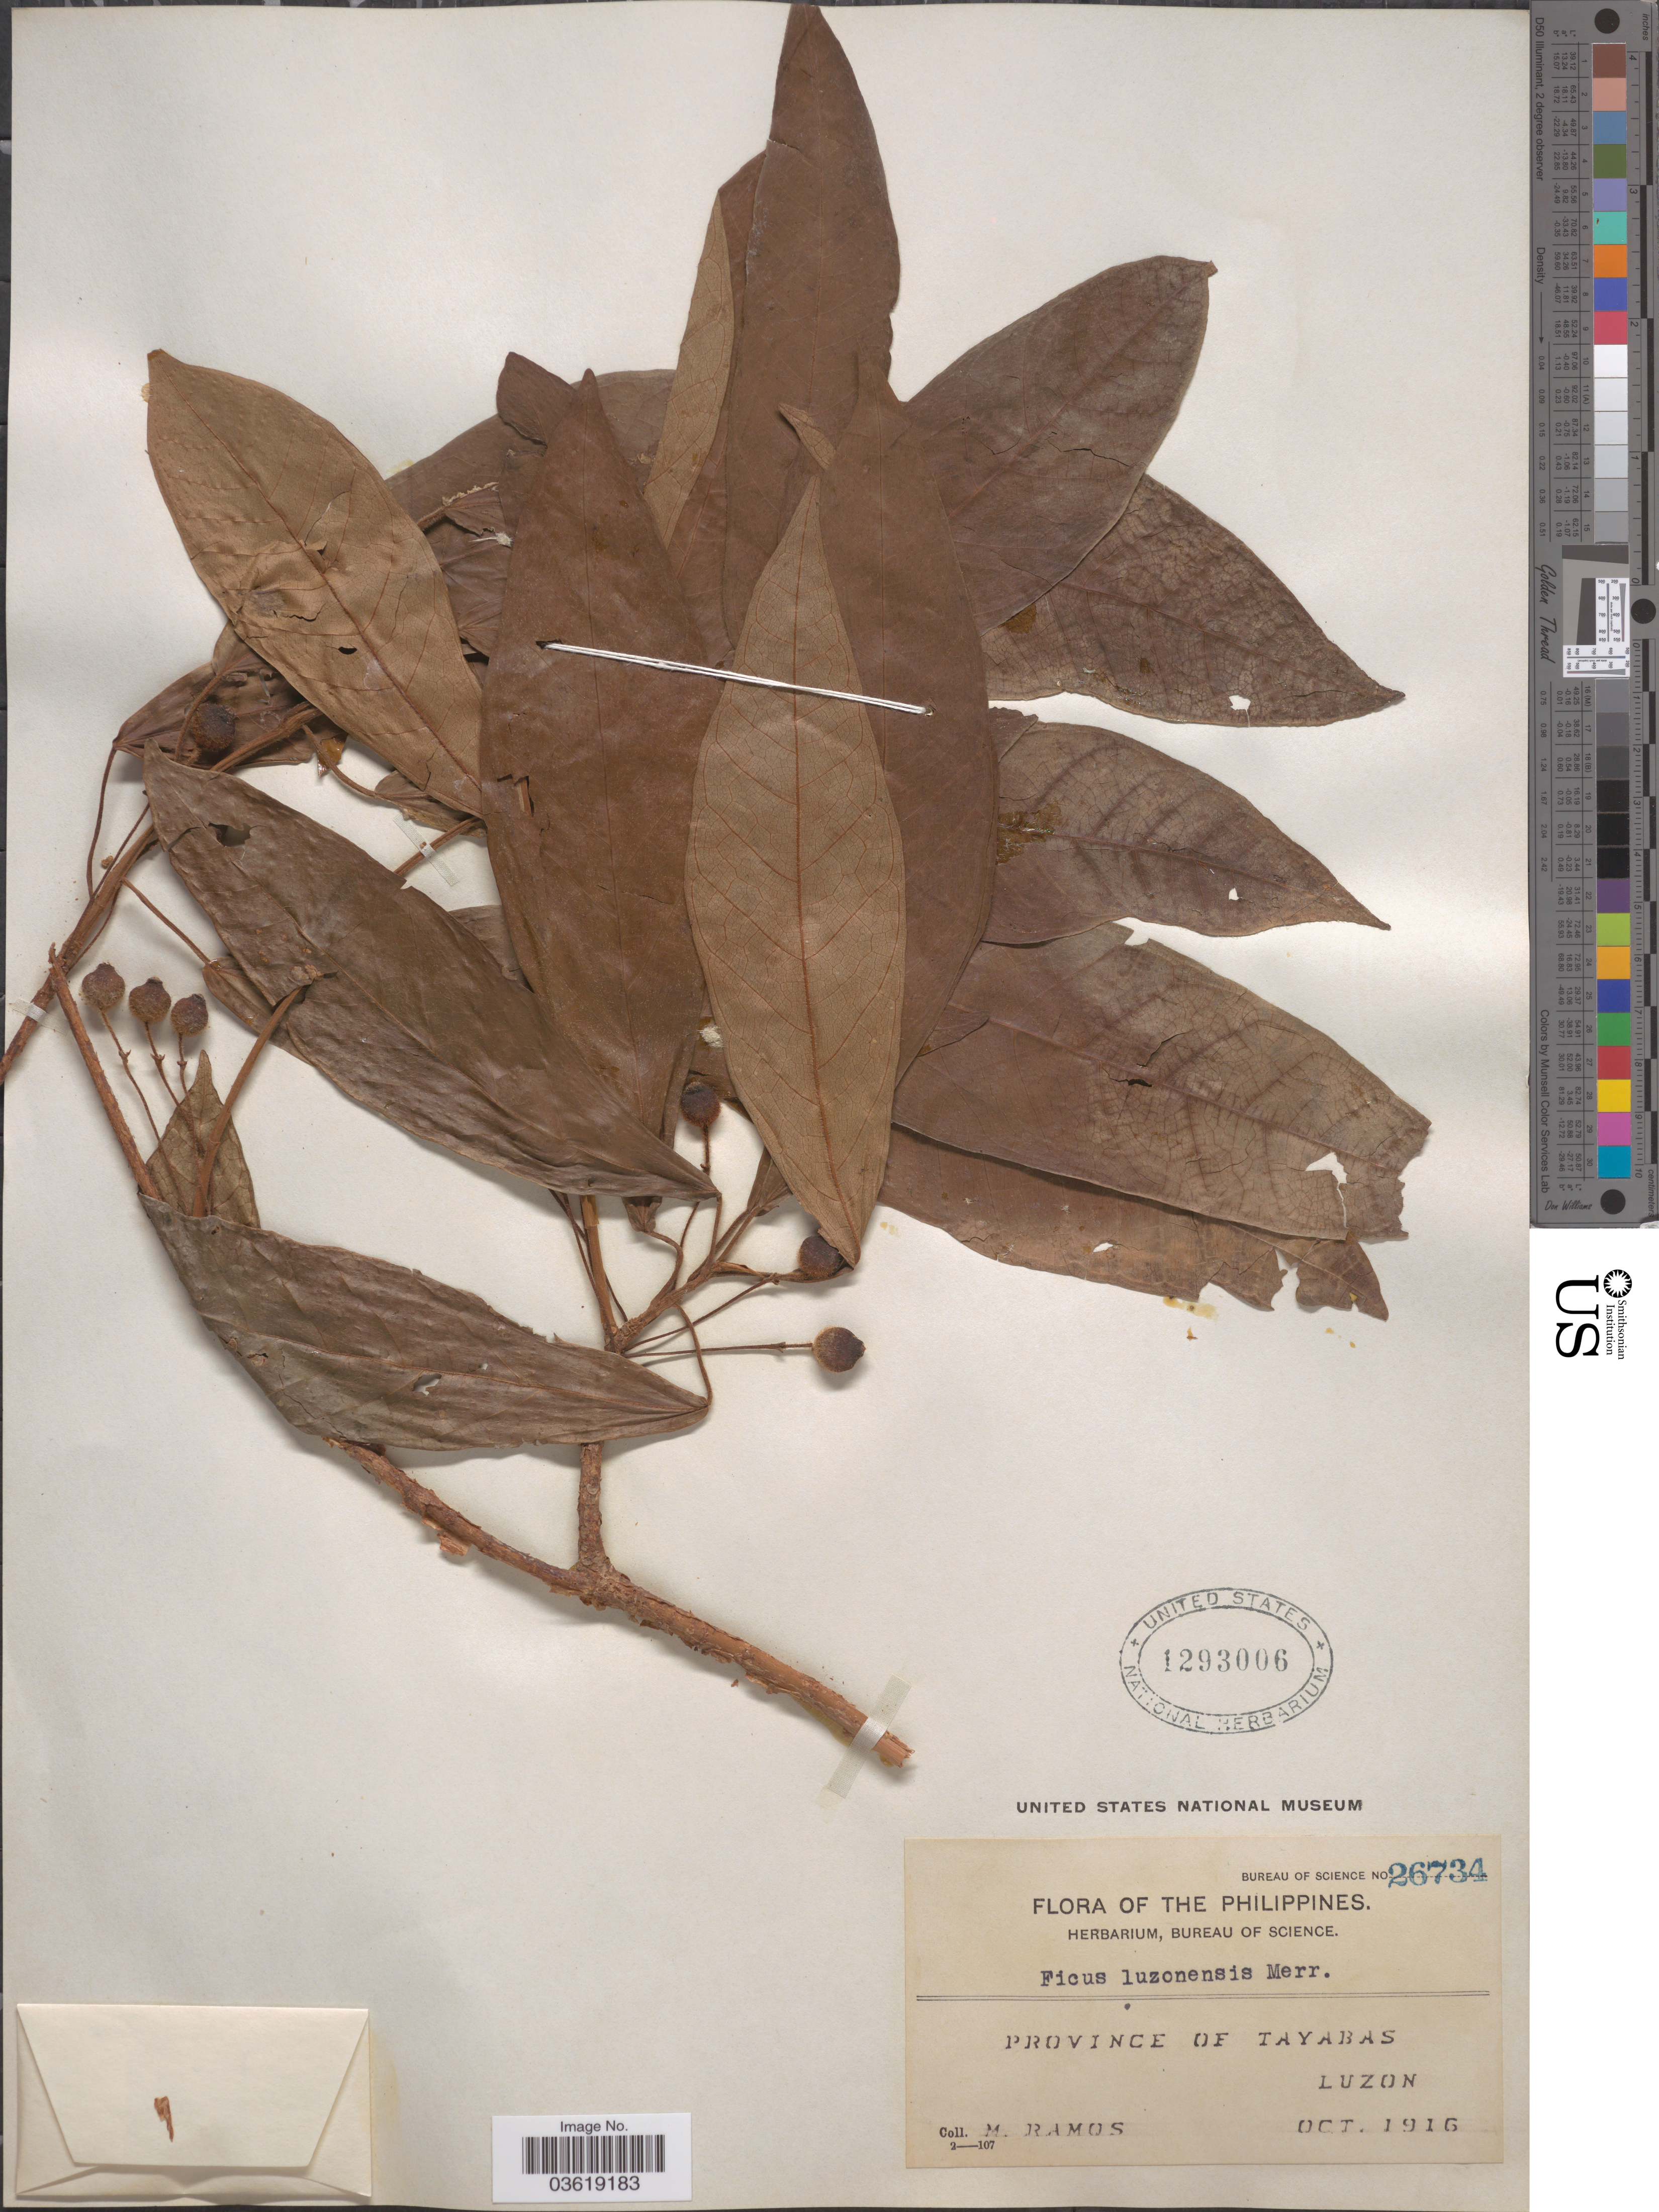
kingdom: Plantae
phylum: Tracheophyta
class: Magnoliopsida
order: Rosales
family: Moraceae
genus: Ficus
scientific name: Ficus luzonensis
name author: Merr.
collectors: M. Ramos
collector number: Bureau of Science 26734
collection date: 1916-10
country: Philippines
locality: Province of Tayabas, Luzon.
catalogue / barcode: US 1293006